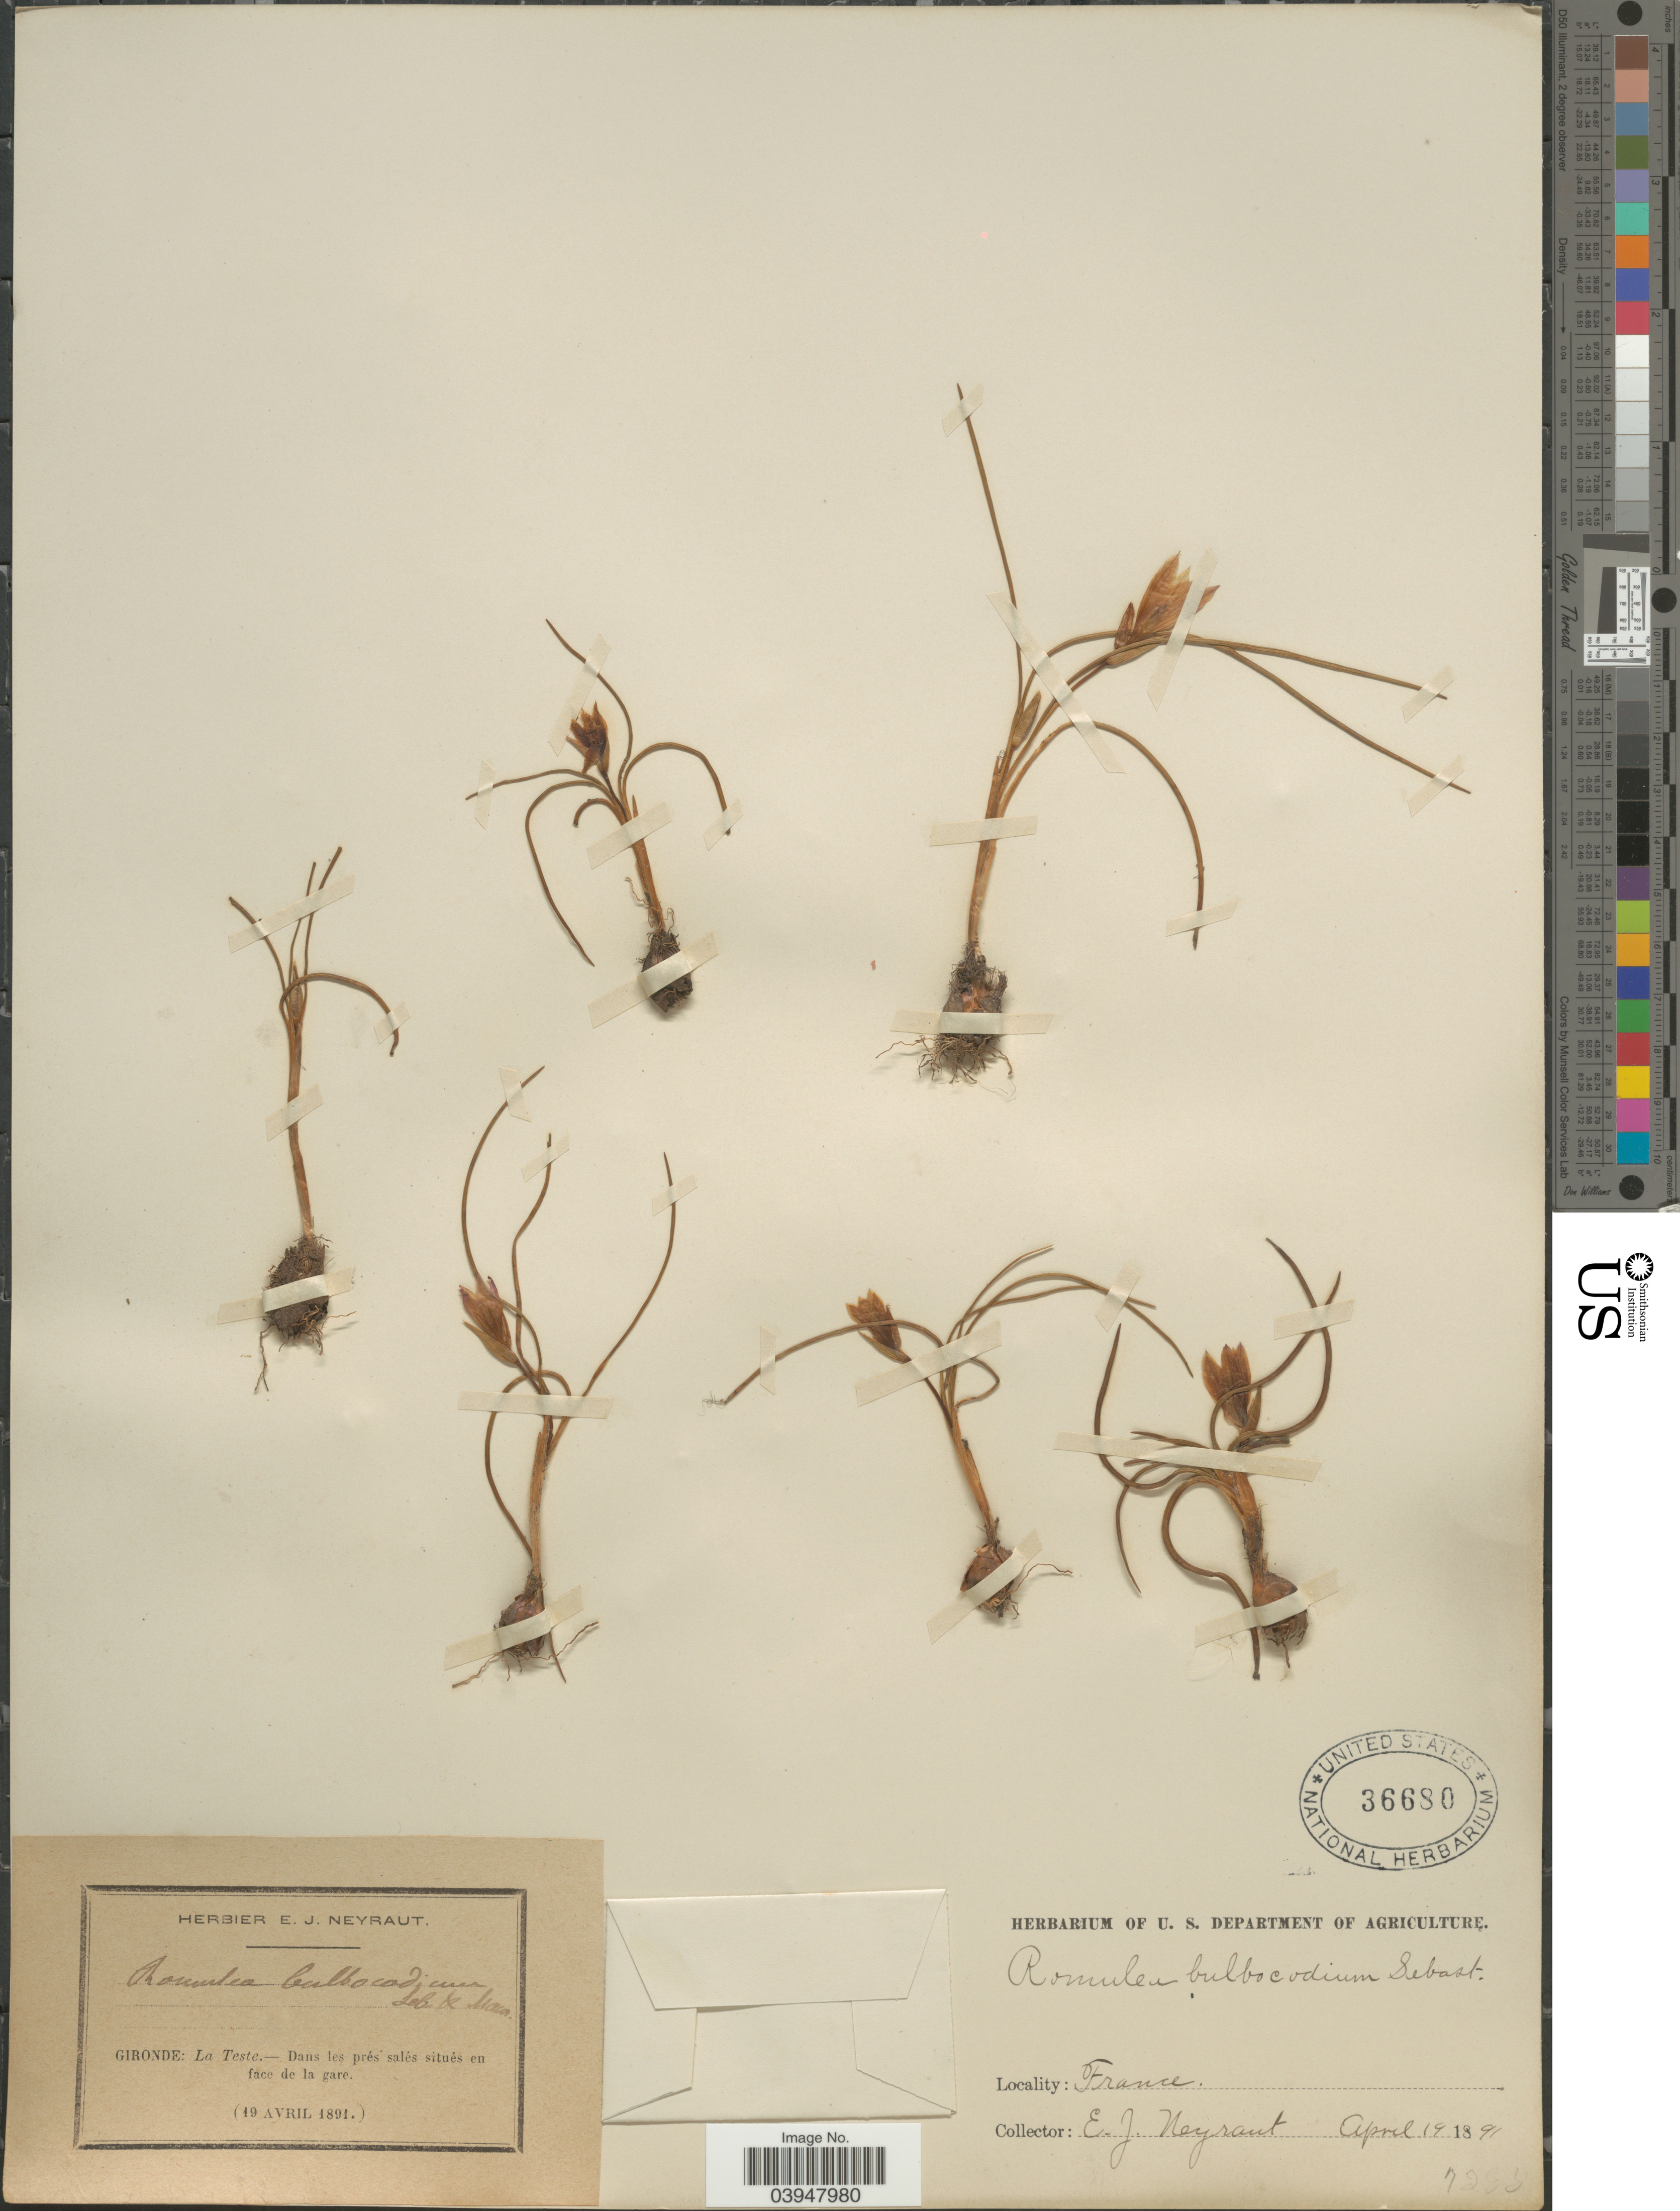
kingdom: Plantae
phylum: Tracheophyta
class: Liliopsida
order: Asparagales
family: Iridaceae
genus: Romulea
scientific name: Romulea bulbocodium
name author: (L.) Sebast. & Mauri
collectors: E. Neyraut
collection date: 1891-04-19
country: France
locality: Gironde: La Teste.- Dans les prés salés situés en face de la gare.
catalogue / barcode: US 36680